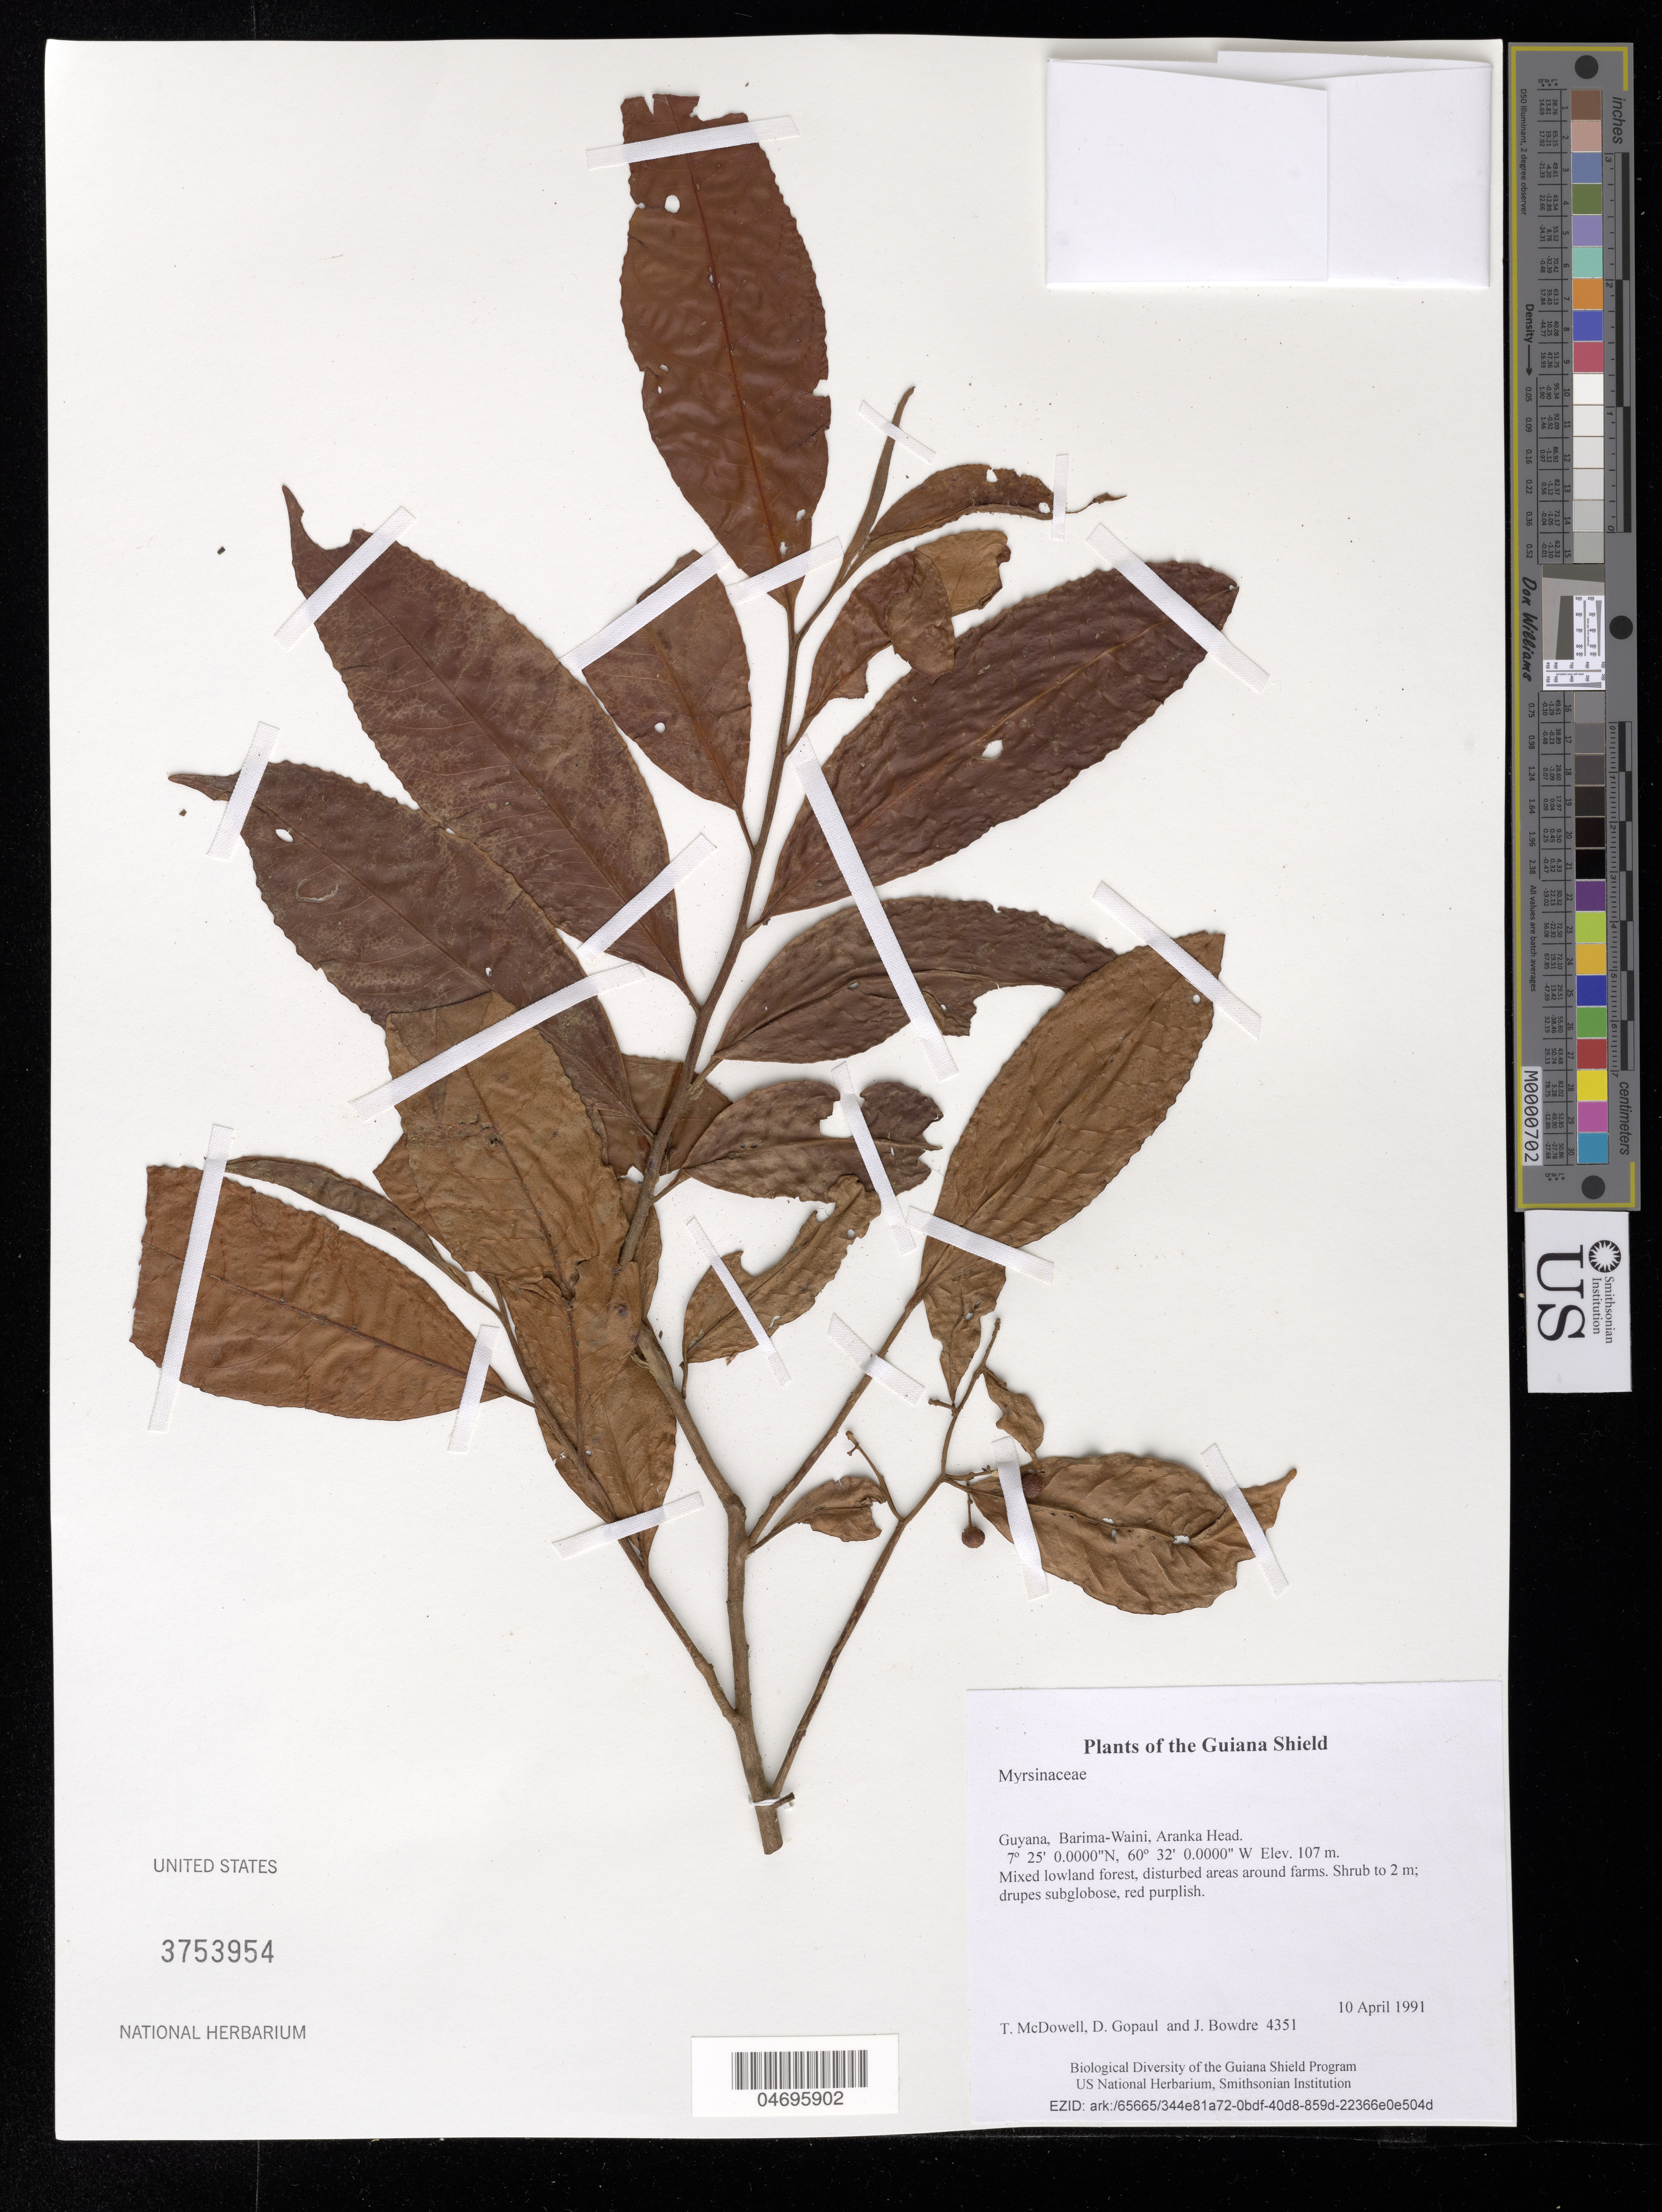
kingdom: Plantae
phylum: Tracheophyta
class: Magnoliopsida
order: Ericales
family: Primulaceae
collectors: T. McDowell, D. Gopaul & J. Bowdre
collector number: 4351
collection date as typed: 10 April 1991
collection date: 1991-04-10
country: Guyana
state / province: Barima-Waini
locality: Aranka Head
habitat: Mixed lowland forest, disturbed areas around farms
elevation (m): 107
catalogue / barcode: US 3753954